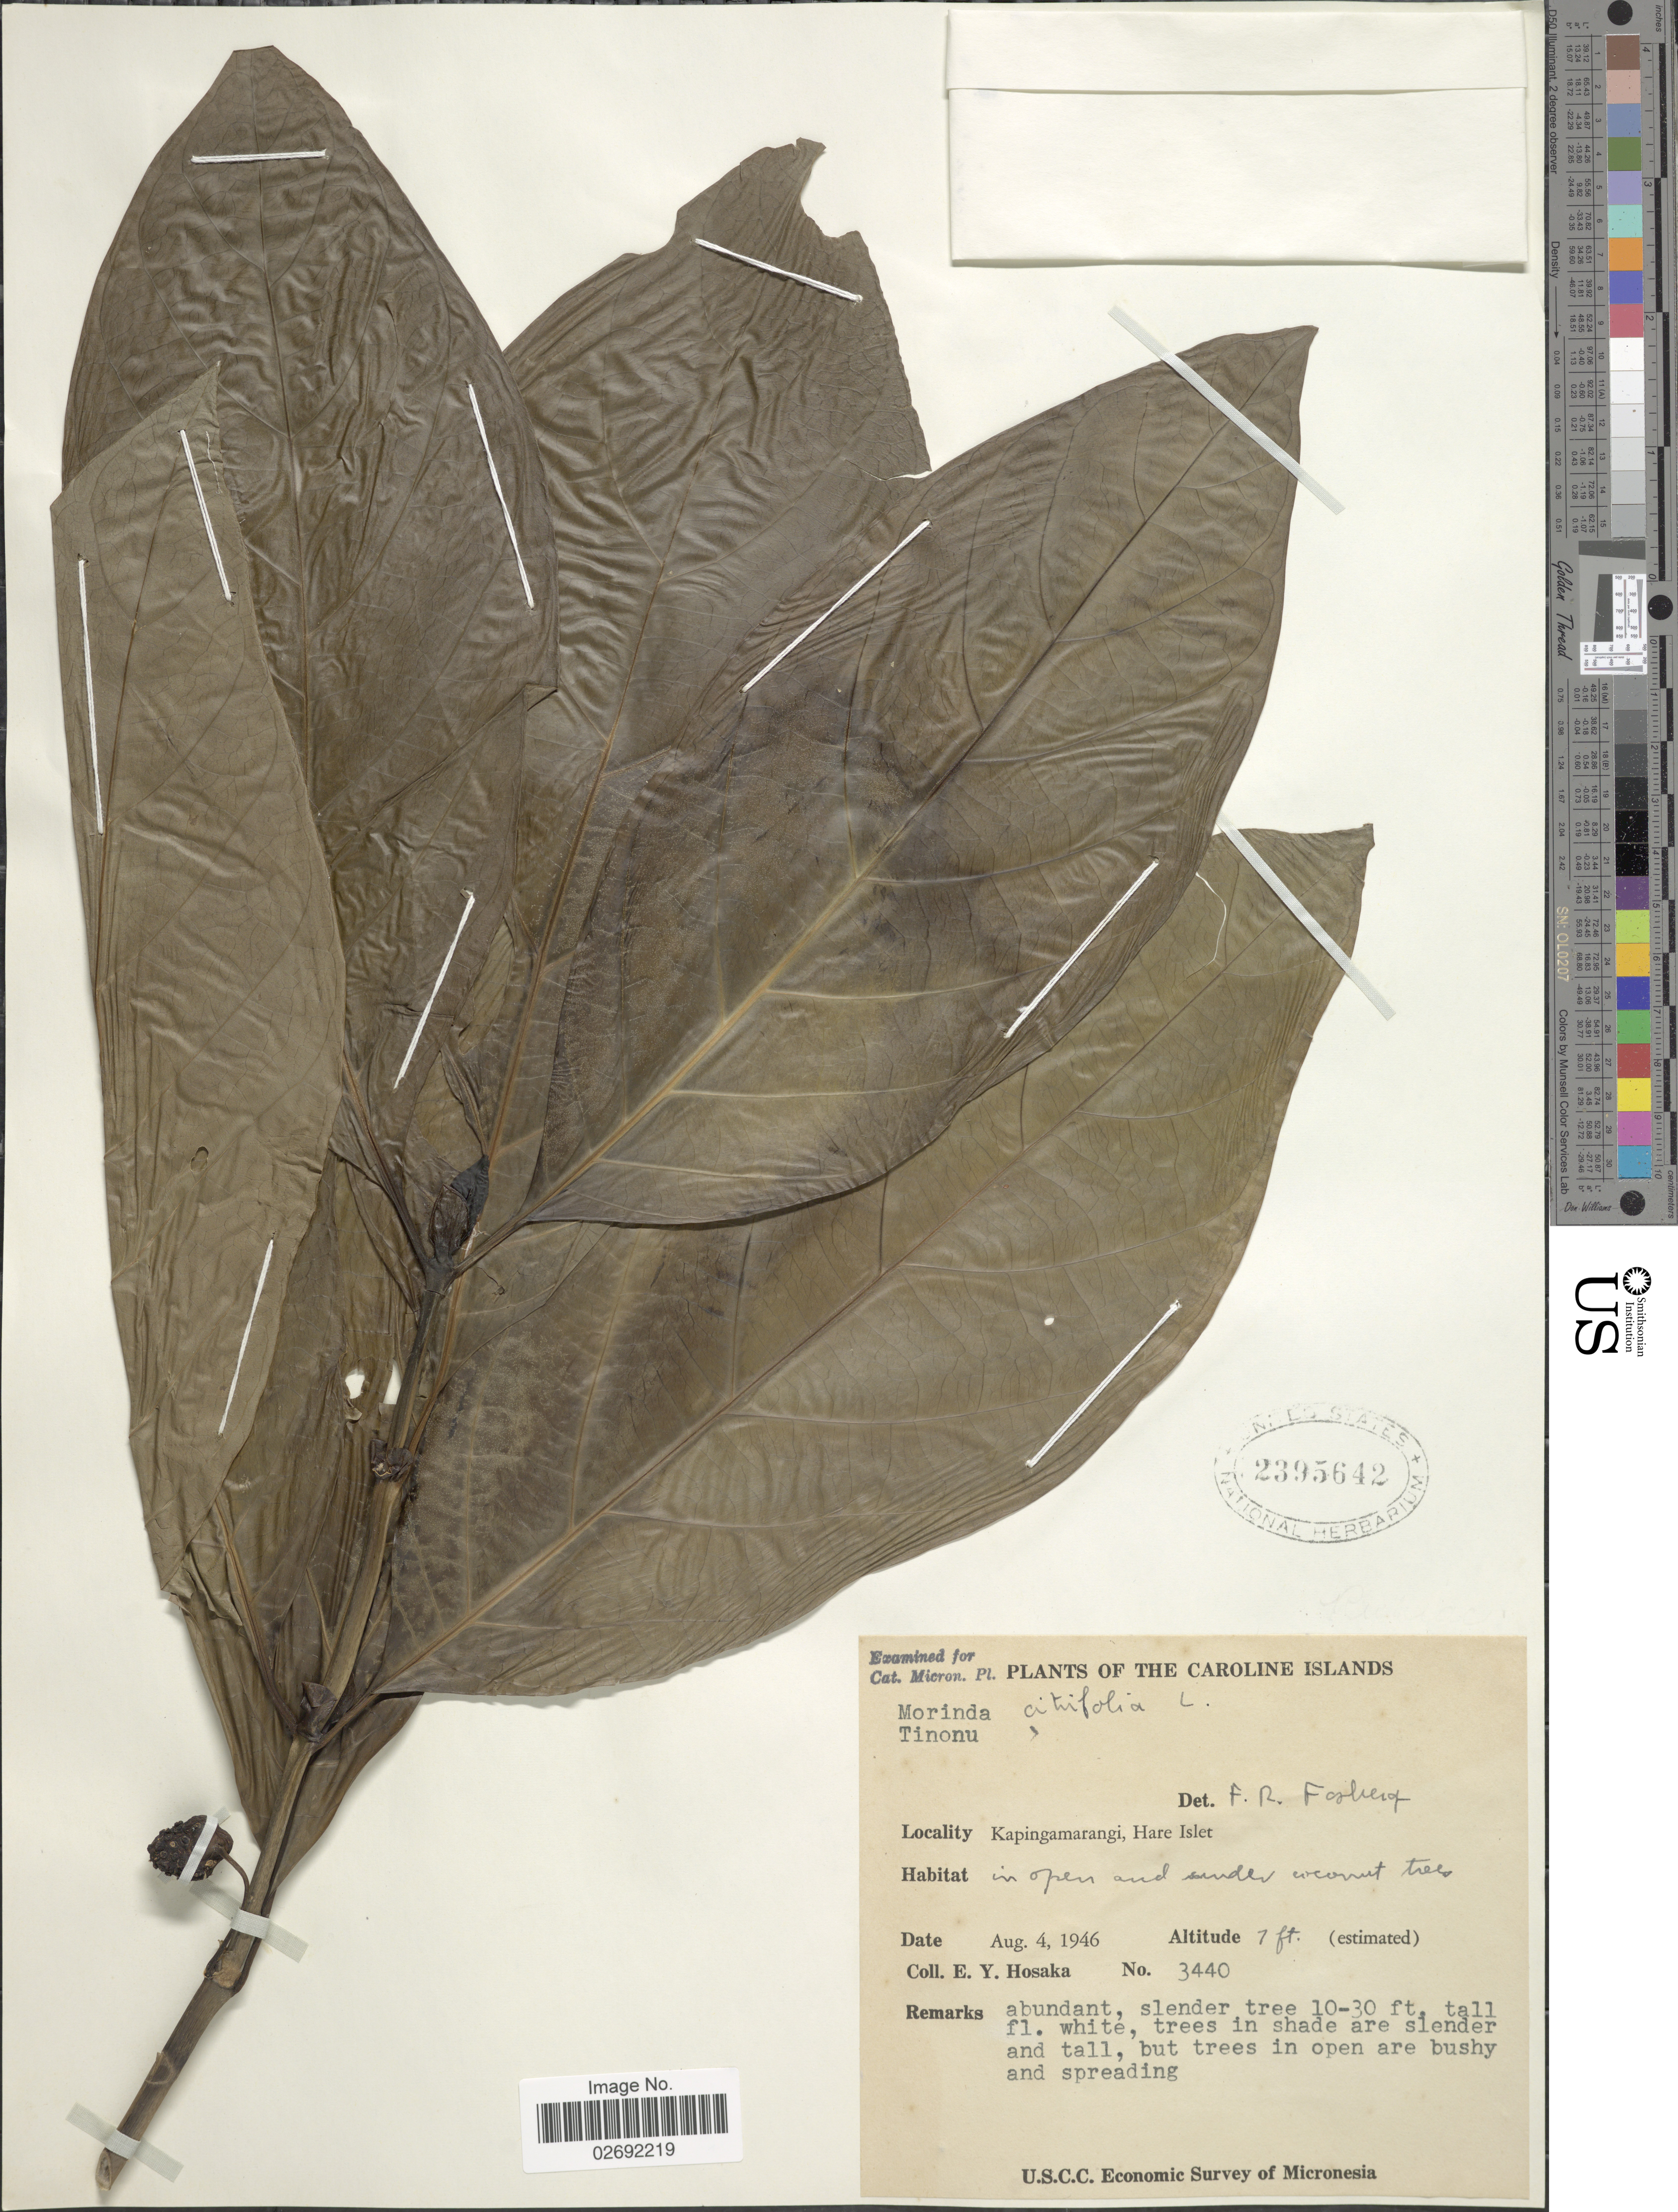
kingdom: Plantae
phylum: Tracheophyta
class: Magnoliopsida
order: Gentianales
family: Rubiaceae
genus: Morinda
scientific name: Morinda citrifolia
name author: L.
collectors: E. Y. Hosaka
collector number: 3440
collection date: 1946-08-04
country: Micronesia, Federated States of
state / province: Pohnpei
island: Kapingamarangi Atoll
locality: Caroline Islands. Kapingamarangi, Hare Islet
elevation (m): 2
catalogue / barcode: US 2395642